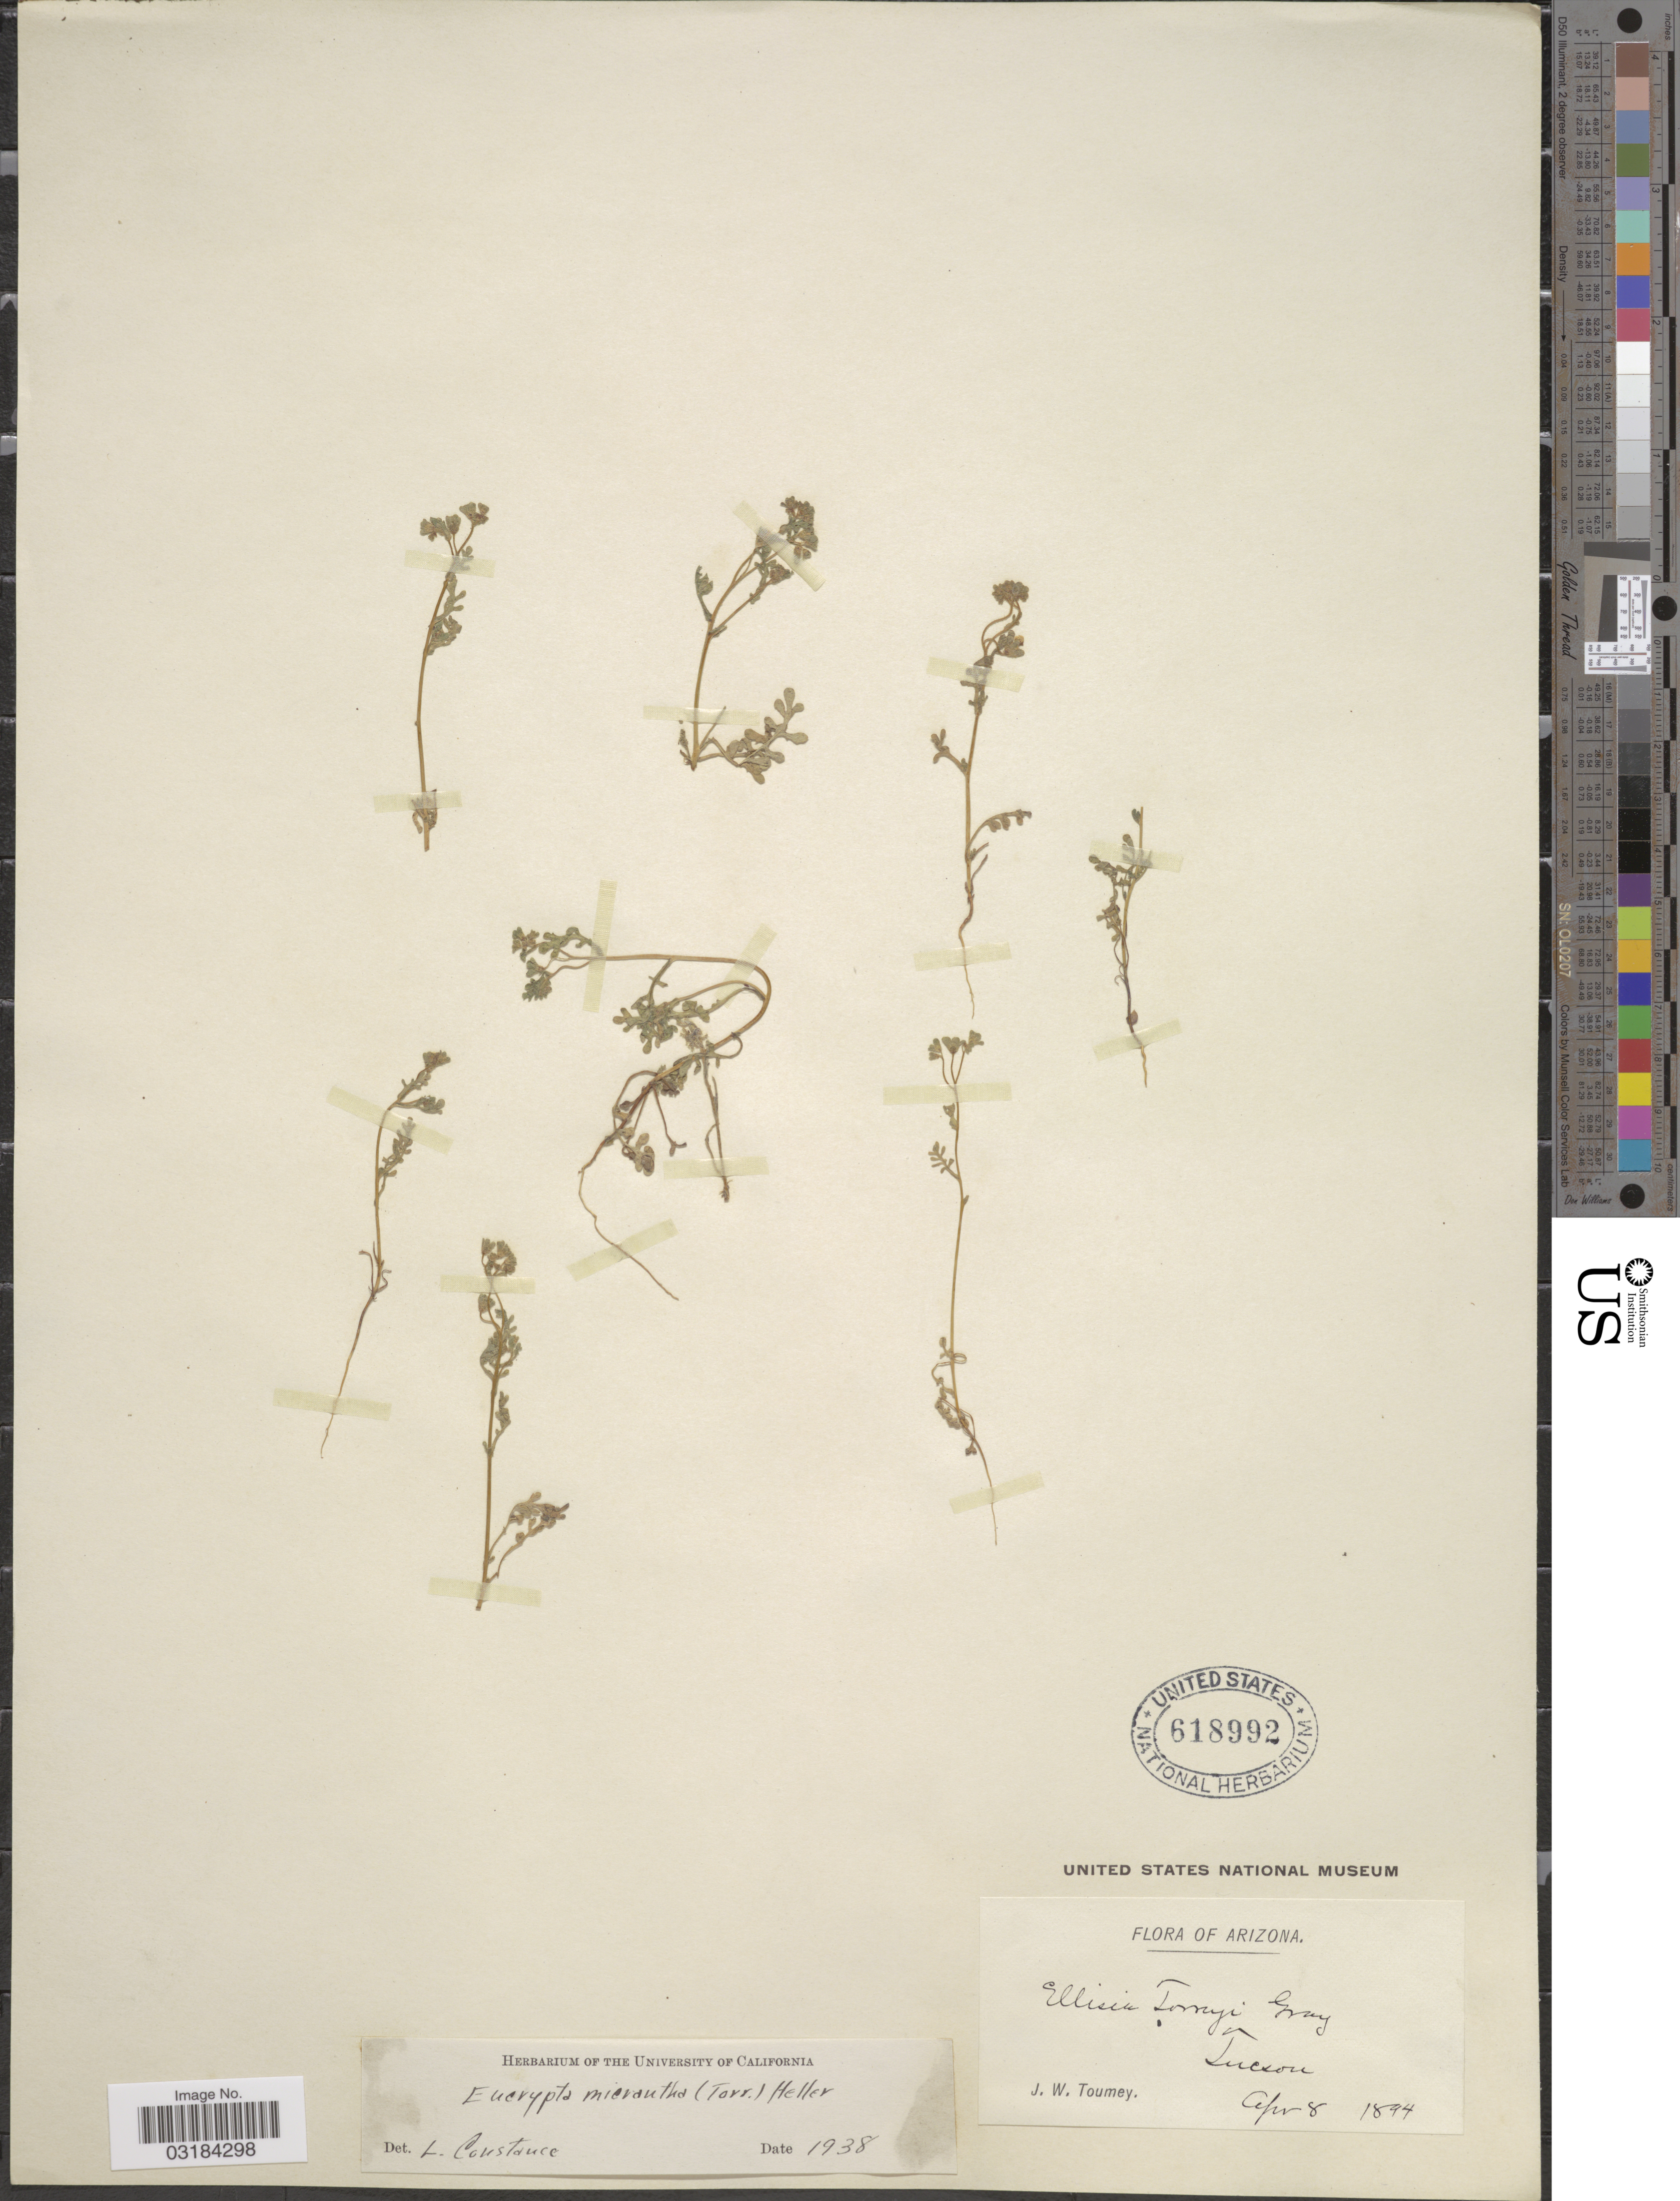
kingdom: Plantae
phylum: Tracheophyta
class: Magnoliopsida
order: Boraginales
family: Hydrophyllaceae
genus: Eucrypta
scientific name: Eucrypta micrantha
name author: (Torr.) A. Heller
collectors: J. W. Toumey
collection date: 1894-04-08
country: United States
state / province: Arizona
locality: Tucson.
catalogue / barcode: US 618992